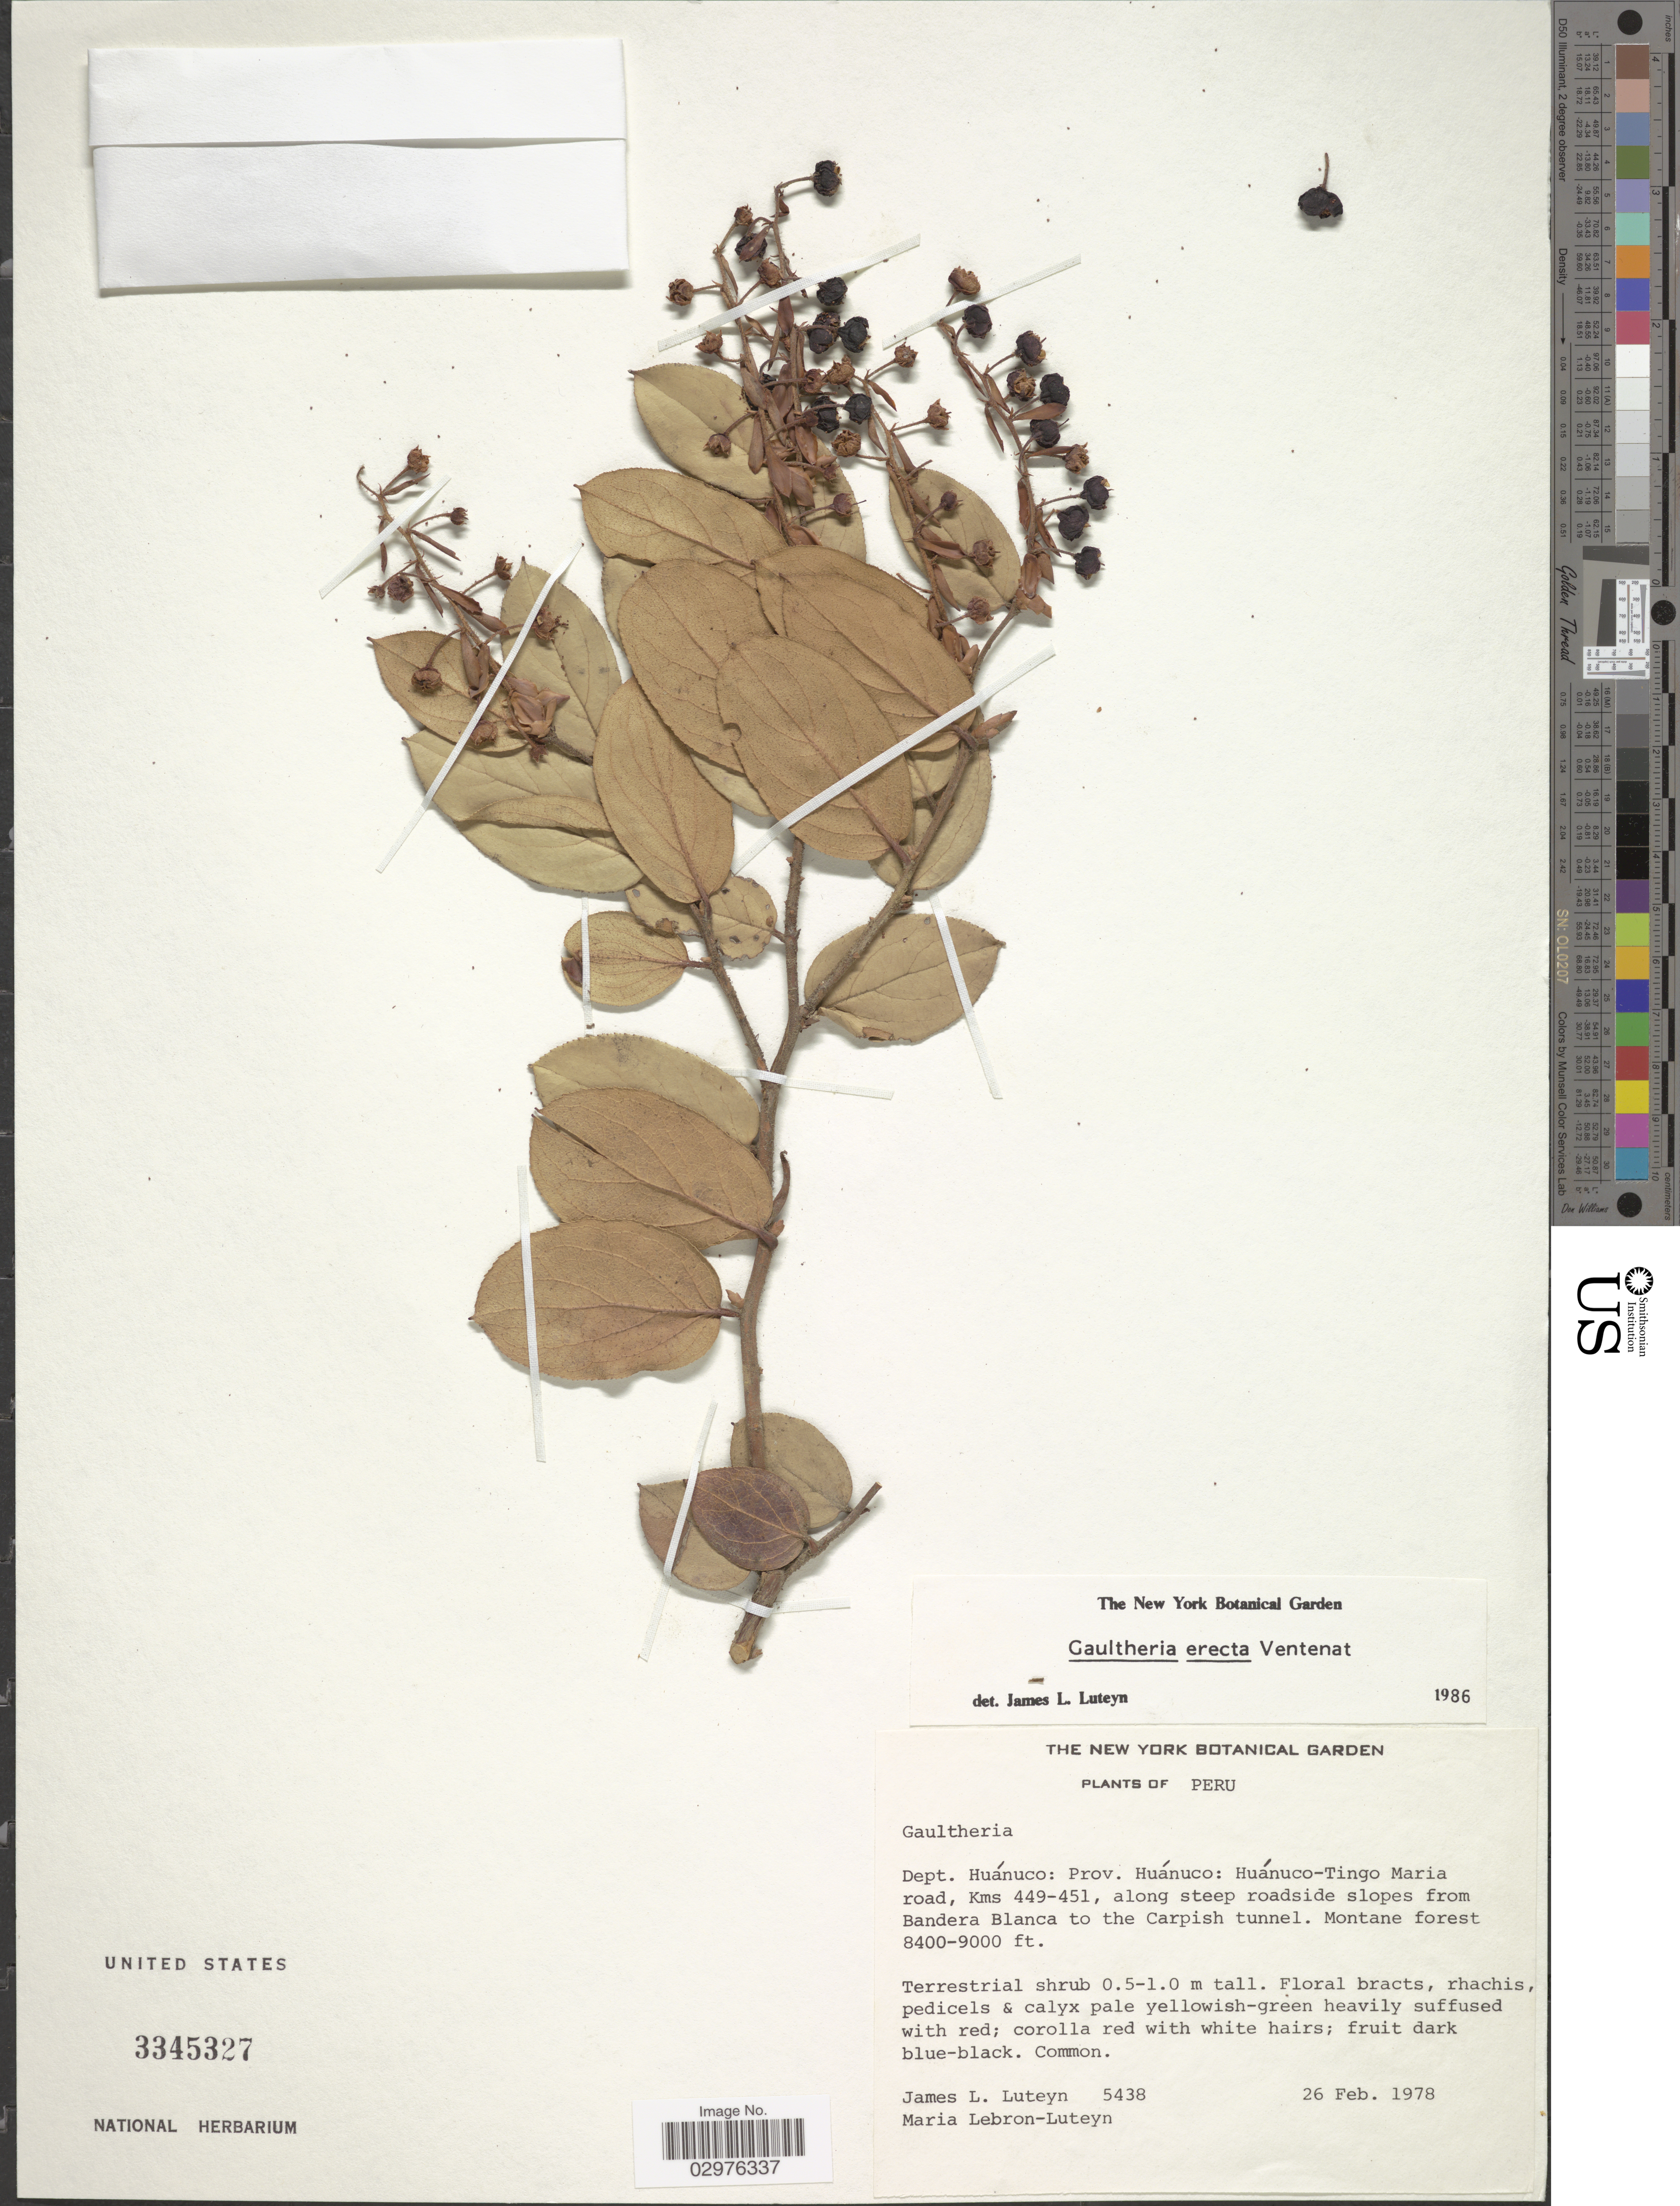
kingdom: Plantae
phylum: Tracheophyta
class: Magnoliopsida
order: Ericales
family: Ericaceae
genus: Gaultheria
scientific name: Gaultheria erecta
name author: Vent.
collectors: J. L. Luteyn & M. L. Lebrón-Luteyn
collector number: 5438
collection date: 1978-02-26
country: Peru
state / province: Huánuco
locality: Dept. Huánuco: Prov. Huánuco: Huánuco-Tingo Maria road, Kms 449-451, along steep roadside slopes from Bandera Blanca to the Carpish tunnel. Montane forest.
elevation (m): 2560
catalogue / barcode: US 3345327